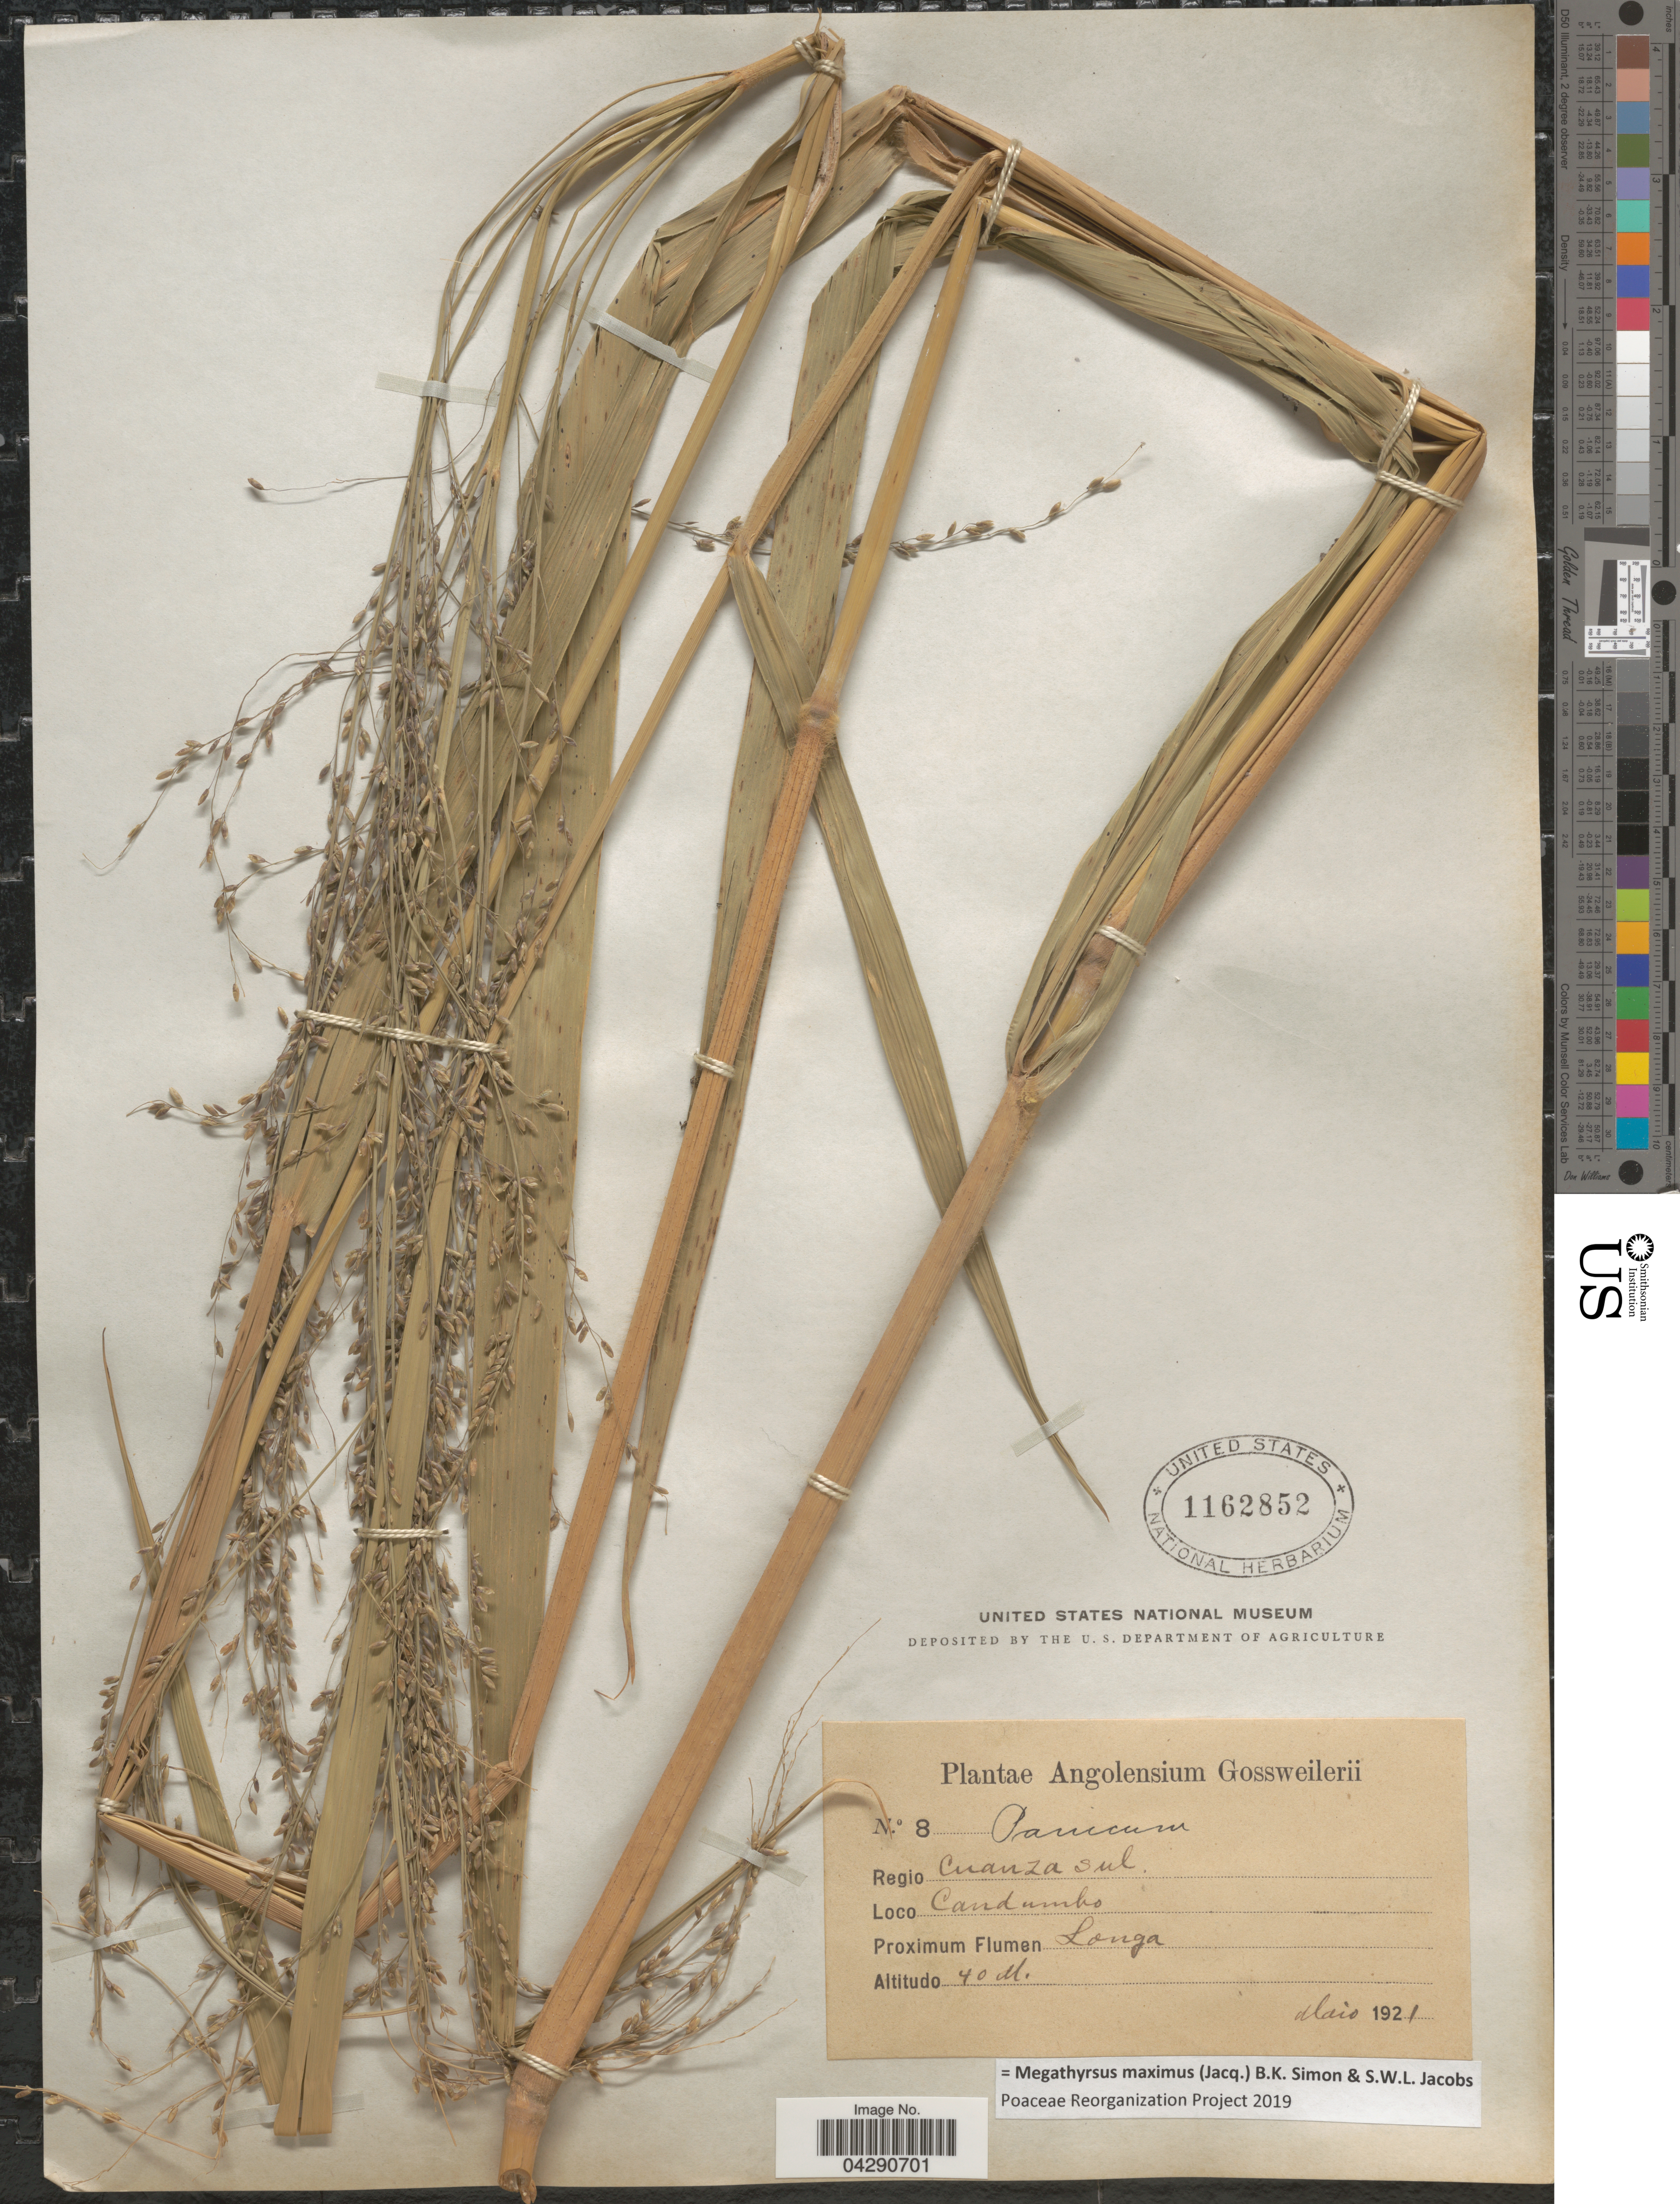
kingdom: Plantae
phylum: Tracheophyta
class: Liliopsida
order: Poales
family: Poaceae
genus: Megathyrsus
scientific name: Megathyrsus maximus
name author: (Jacq.) B.K. Simon & S.W.L. Jacobs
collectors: -. Gossweiler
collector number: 8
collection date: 1921-05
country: Angola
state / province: Cuanza Sul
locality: Angolensium. Regio Cuanza Sul. Loco Candumbo. Proximum Flumen Langa.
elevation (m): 40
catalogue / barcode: US 1162852